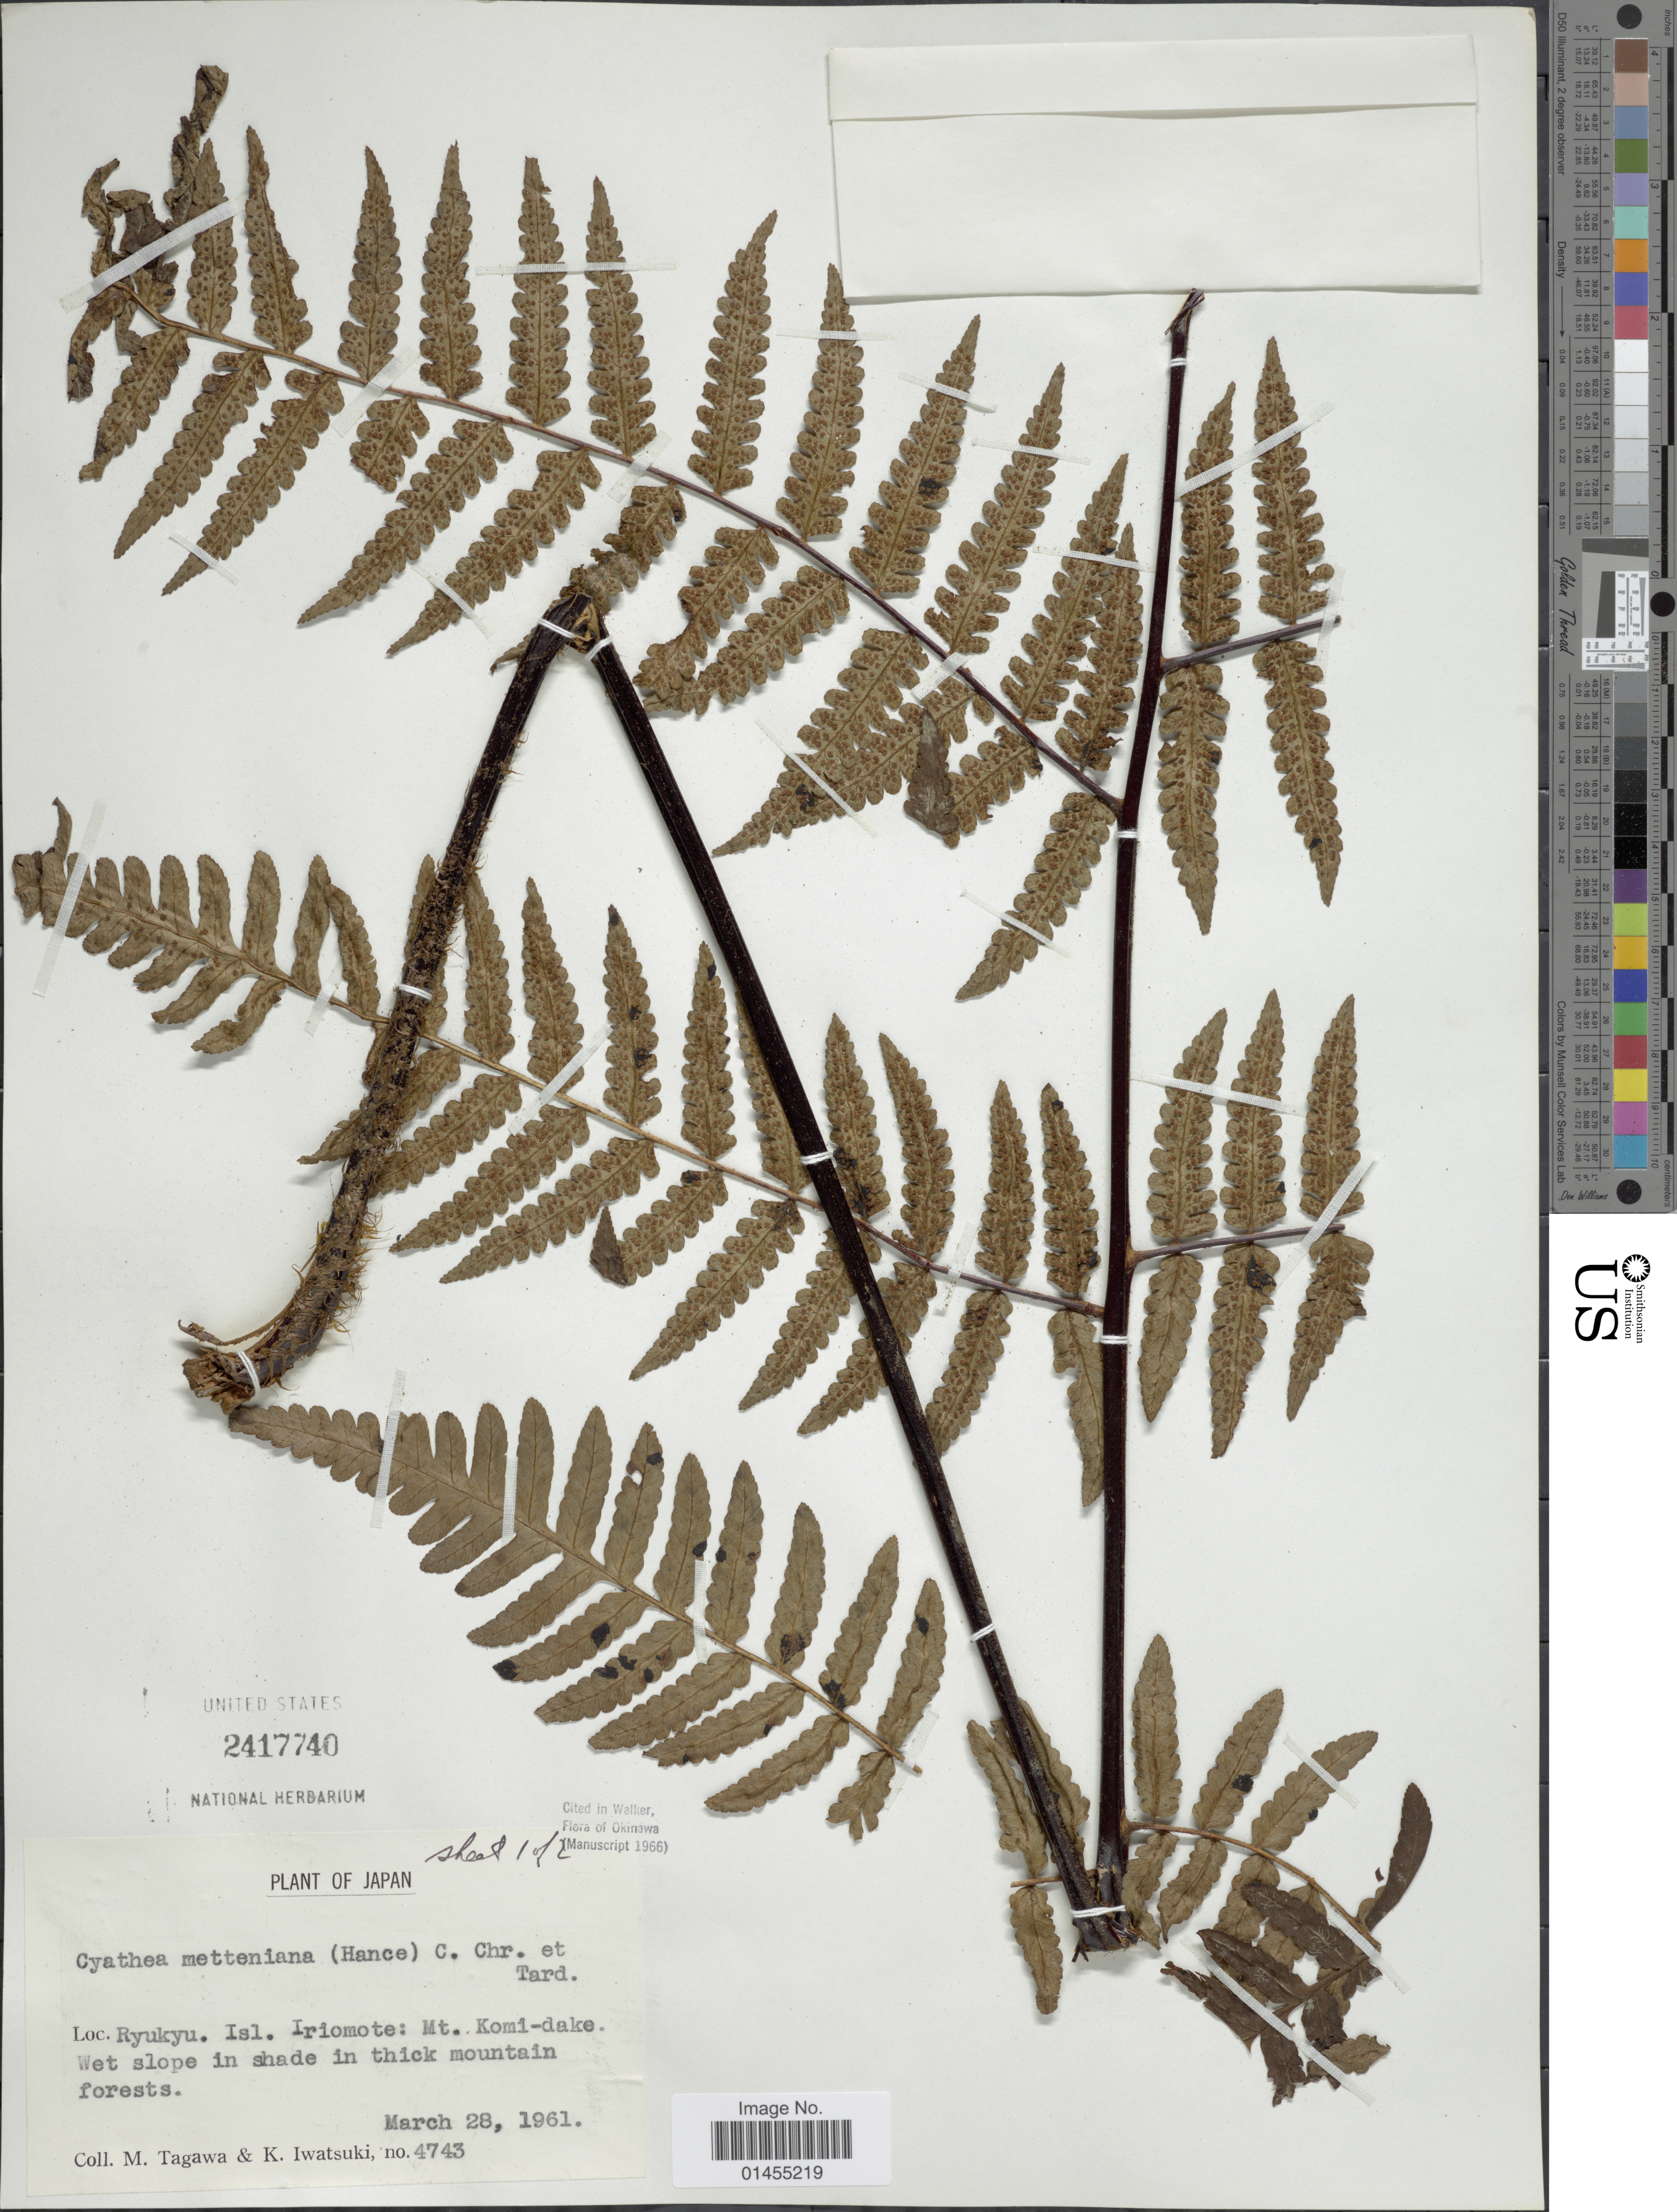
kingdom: Plantae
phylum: Tracheophyta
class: Polypodiopsida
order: Cyatheales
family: Cyatheaceae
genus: Alsophila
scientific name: Alsophila metteniana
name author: Hance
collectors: M. Tagawa & K. Iwatsuki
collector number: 4743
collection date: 1961-03-28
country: Japan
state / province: Okinawa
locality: Ryukyu. Isl. Iriomote: Mt. Komi-dake. Wet slope in shade in thick mountain forests.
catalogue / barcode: US 2417740